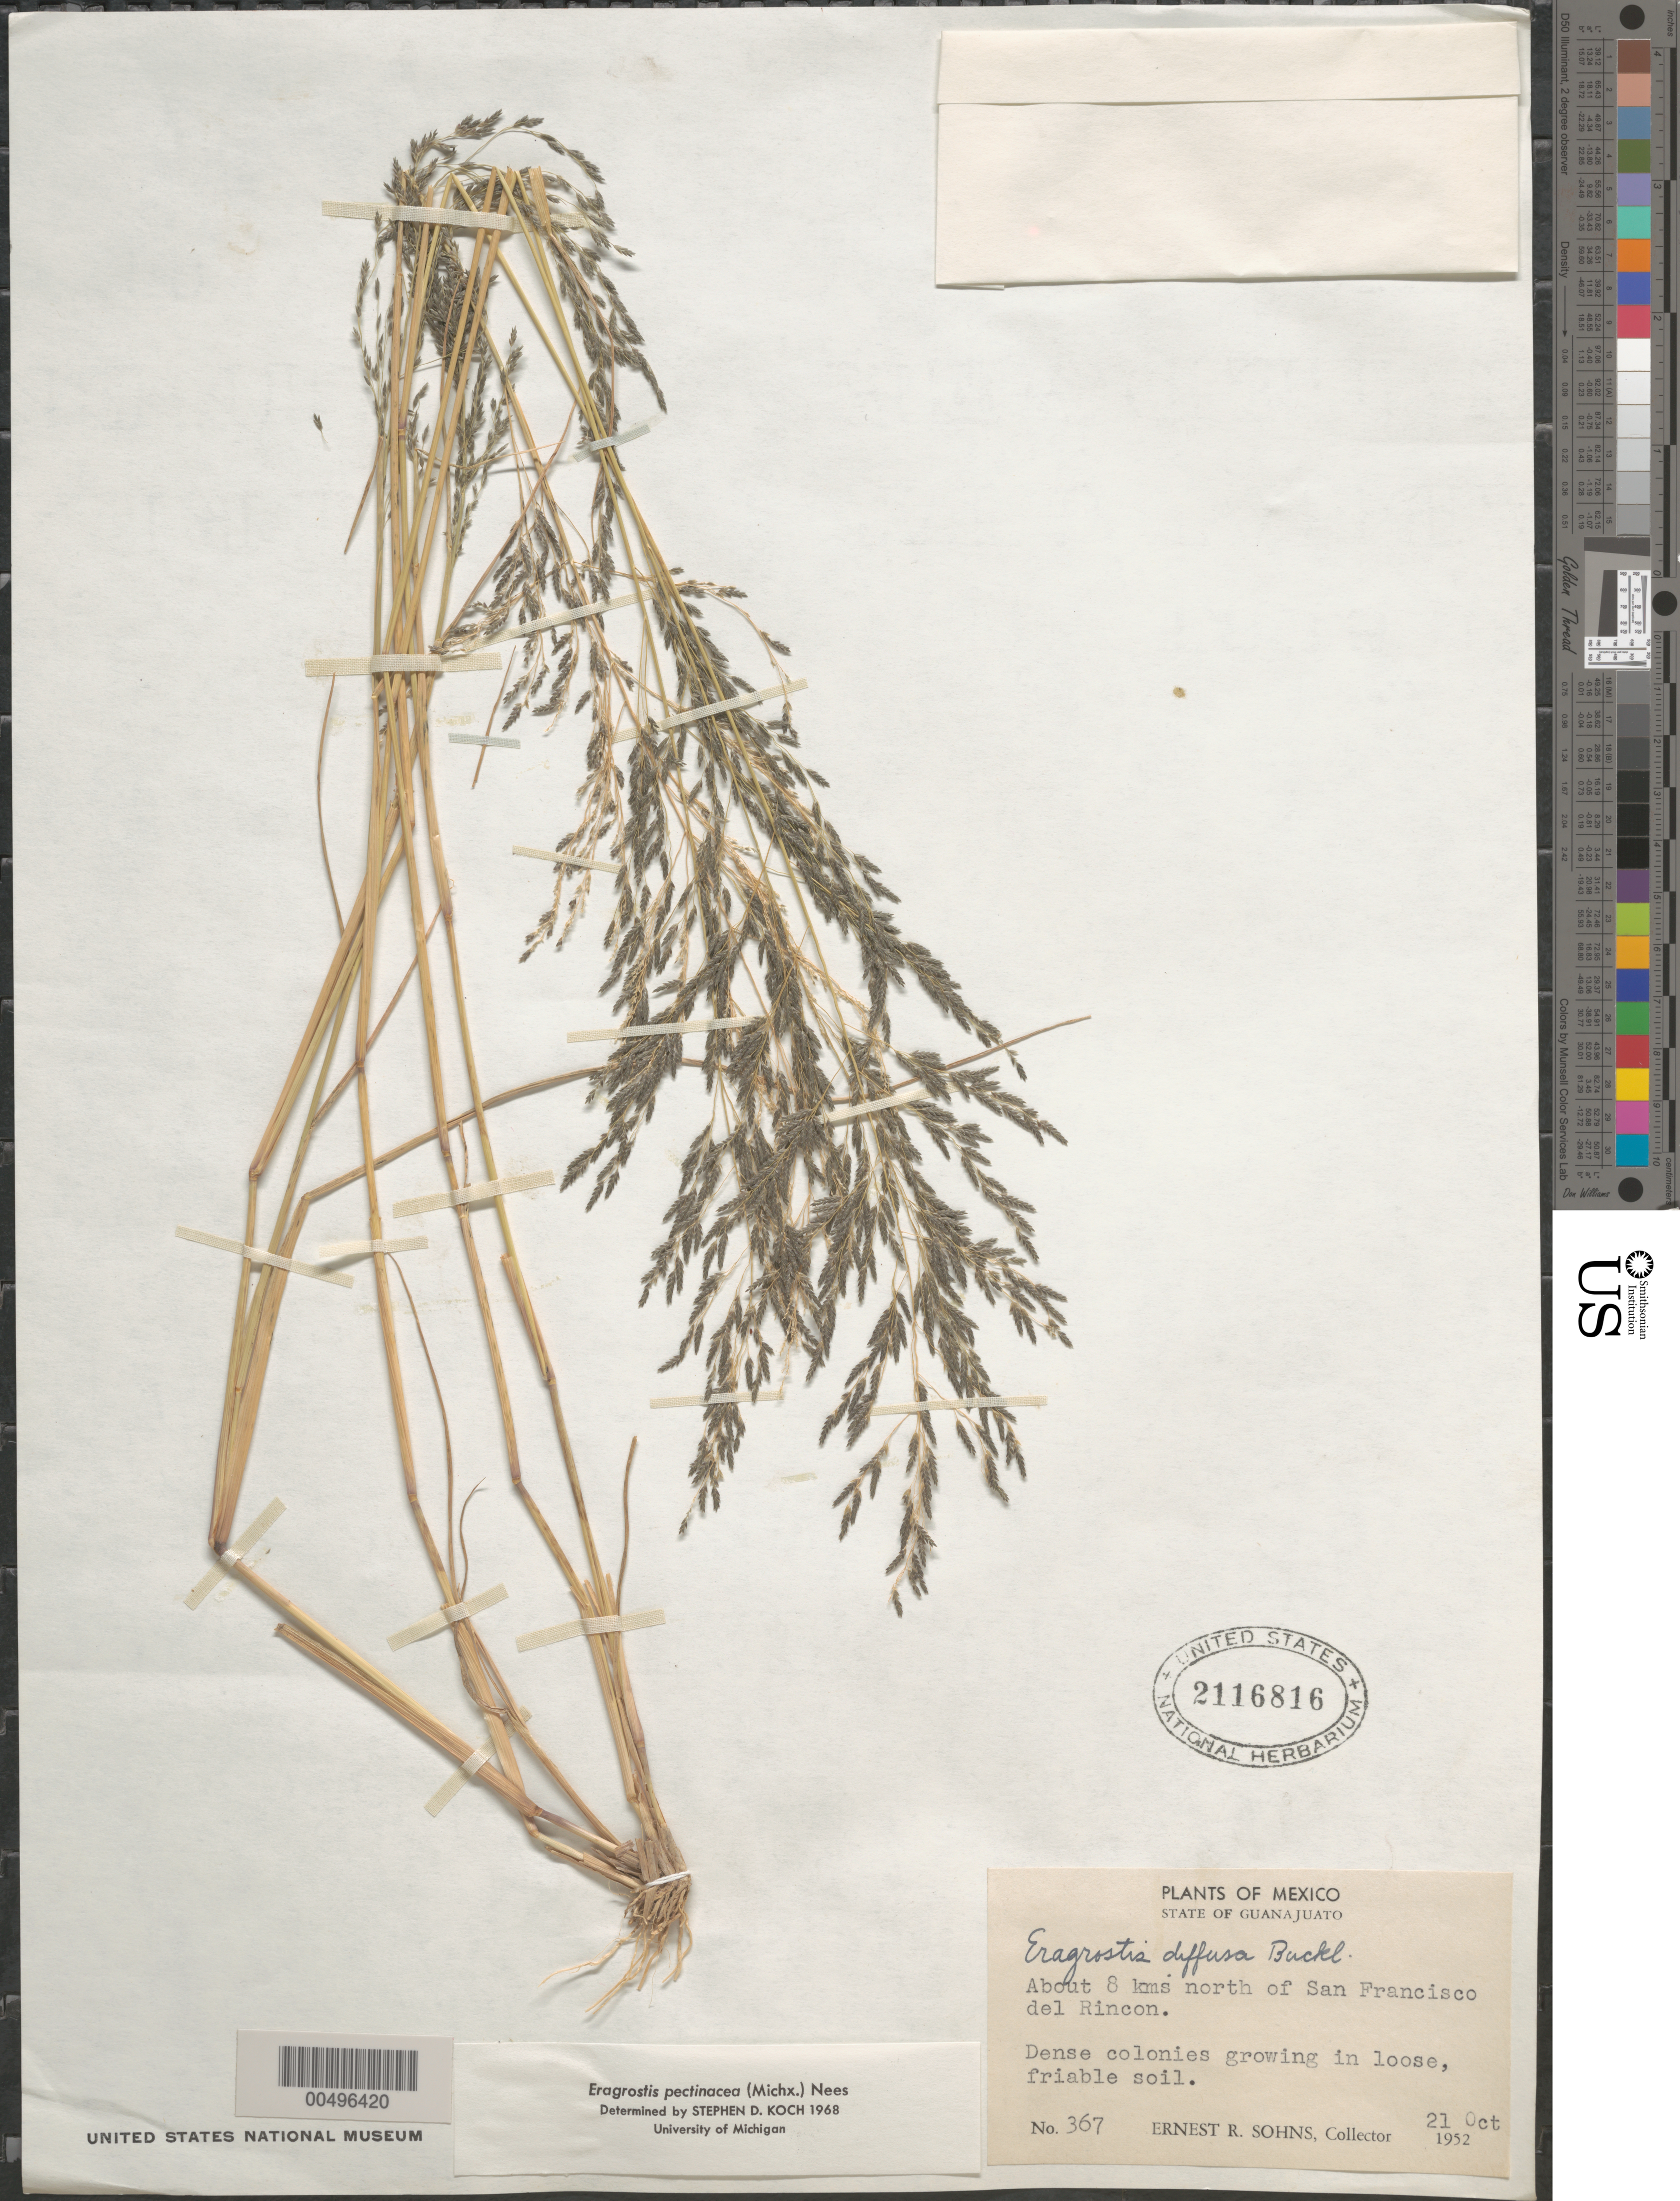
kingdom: Plantae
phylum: Tracheophyta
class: Liliopsida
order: Poales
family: Poaceae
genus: Eragrostis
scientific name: Eragrostis pectinacea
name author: (Michx.) Nees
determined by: Koch, S. D.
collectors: E. R. Sohns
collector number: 367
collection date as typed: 21 Oct 1952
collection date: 1952-10-21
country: Mexico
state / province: Guanajuato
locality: About 8 km N of San Francisco del Rincon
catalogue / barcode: US 2116816